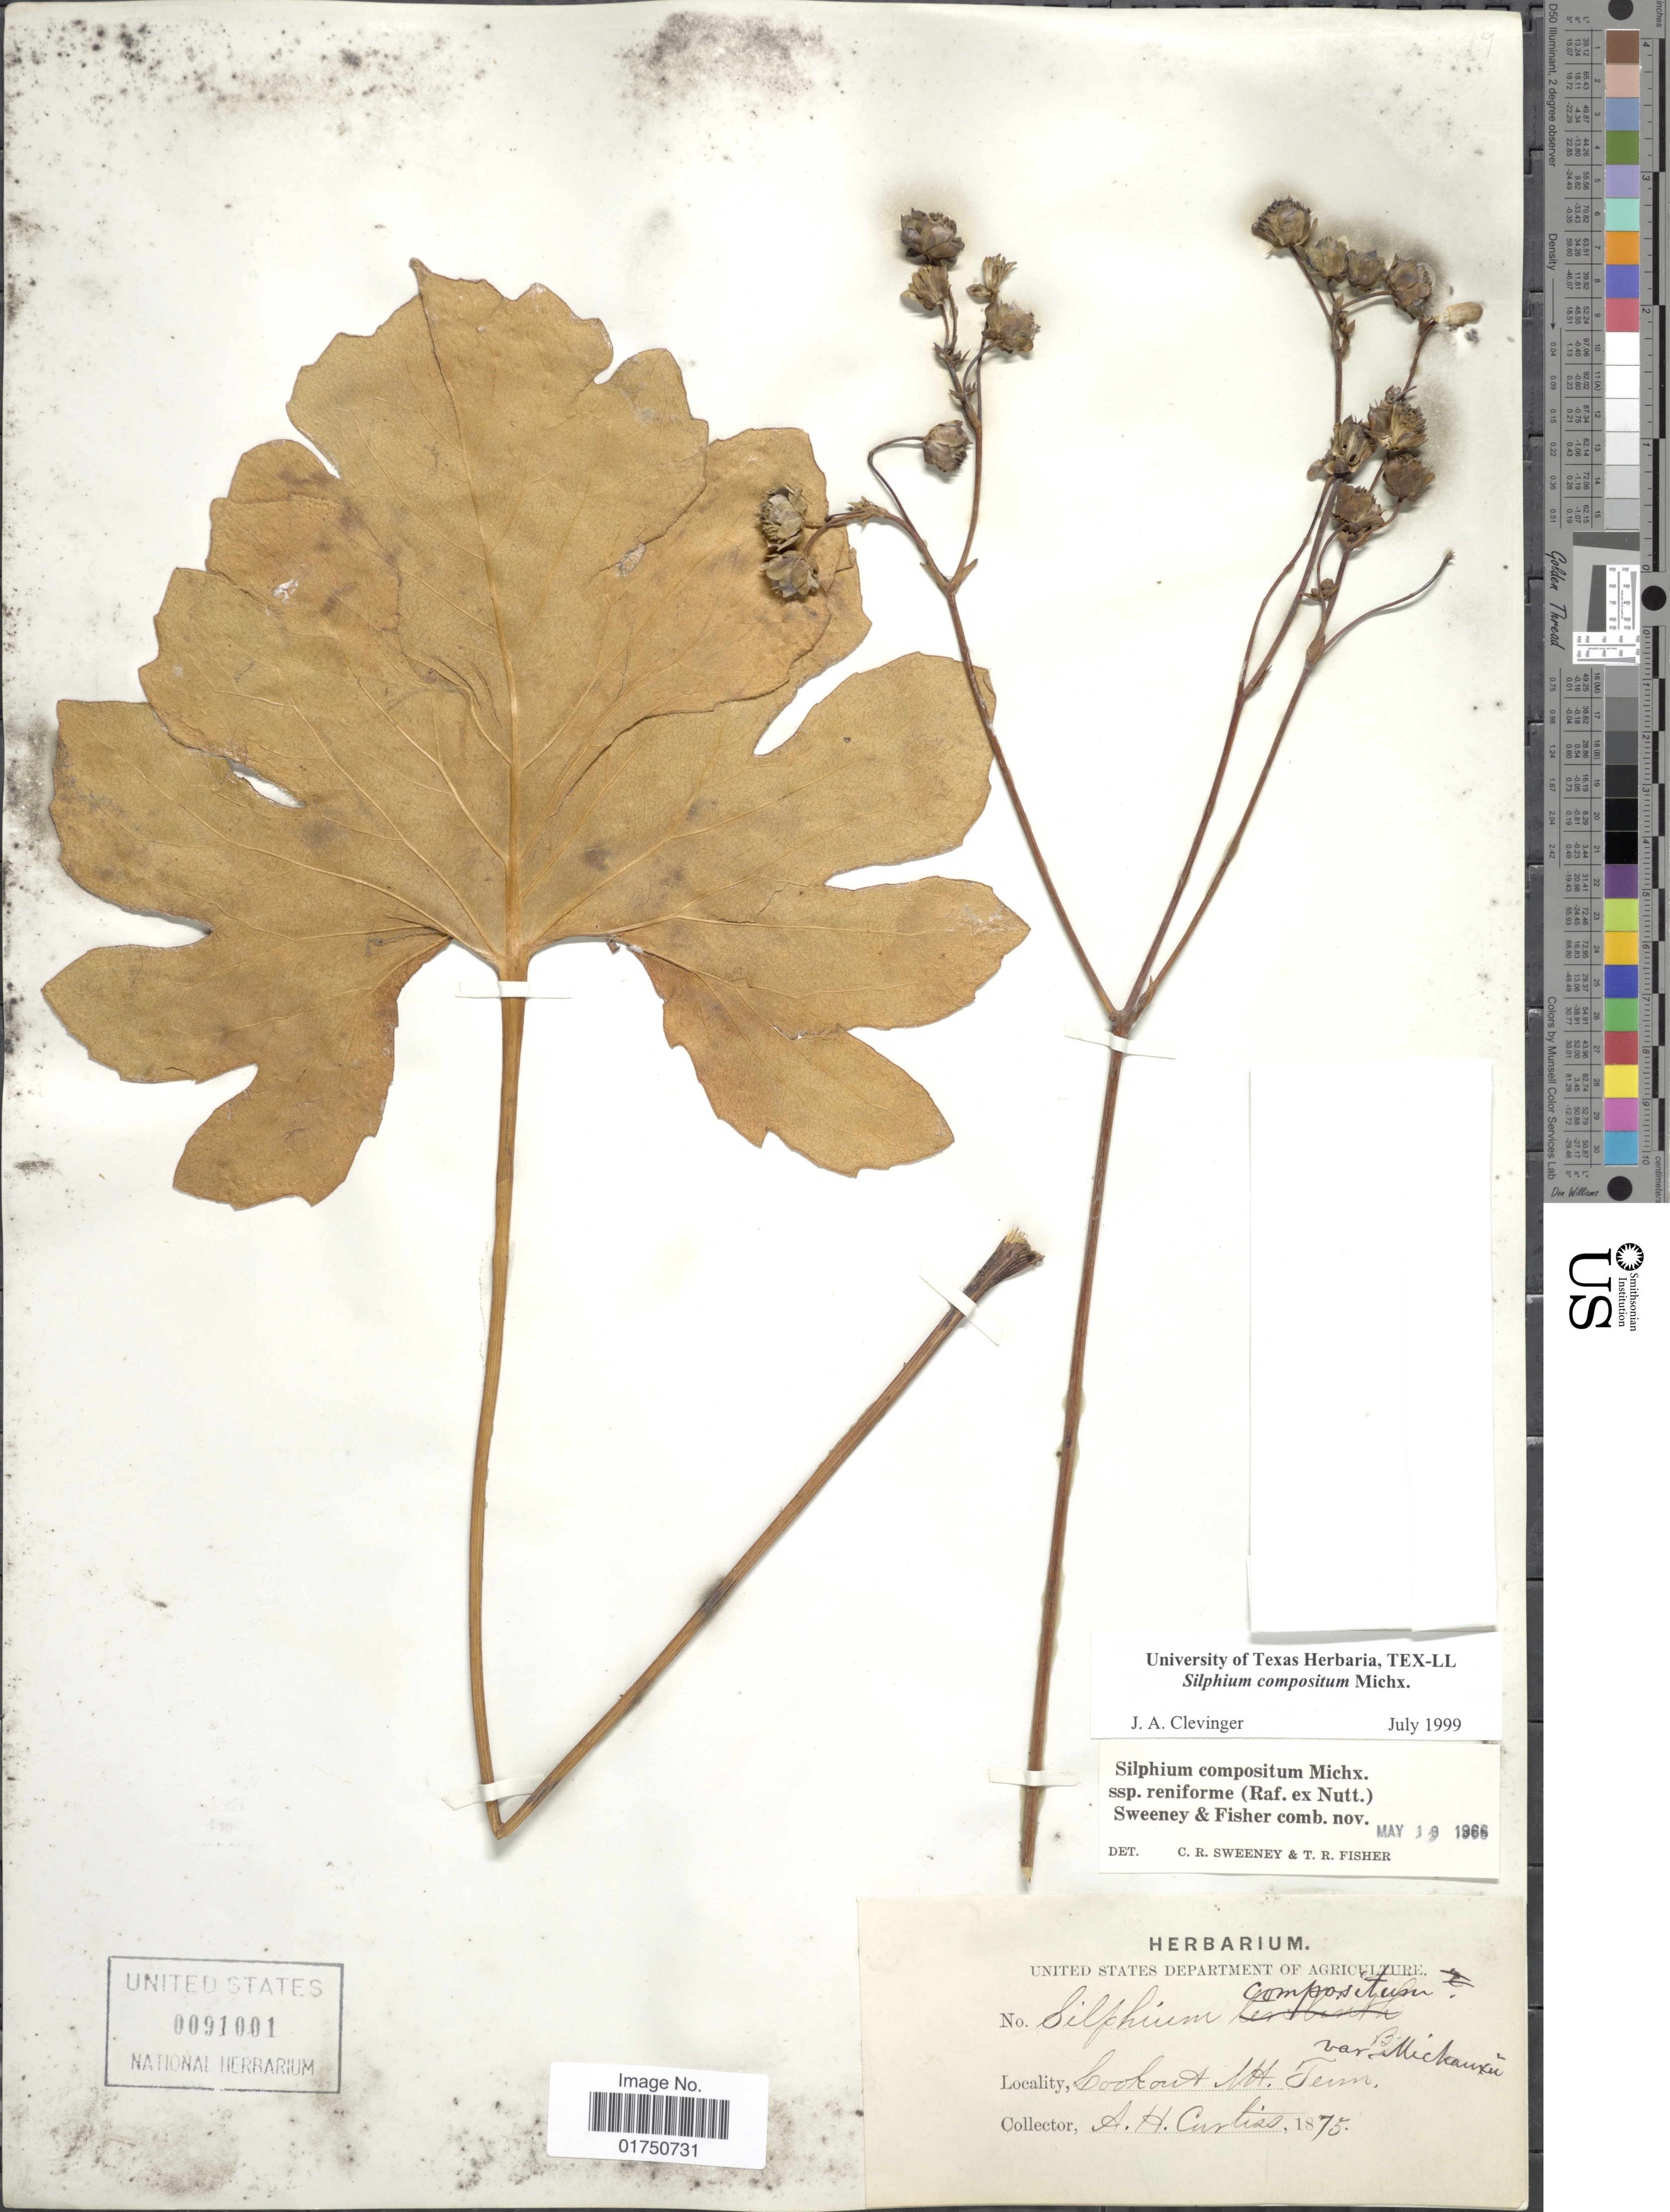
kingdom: Plantae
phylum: Tracheophyta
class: Magnoliopsida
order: Asterales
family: Asteraceae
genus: Silphium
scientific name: Silphium compositum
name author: Michx.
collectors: A. H. Curtiss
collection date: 1875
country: United States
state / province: Tennessee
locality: Lookout Mt. Tenn.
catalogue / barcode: US 91001